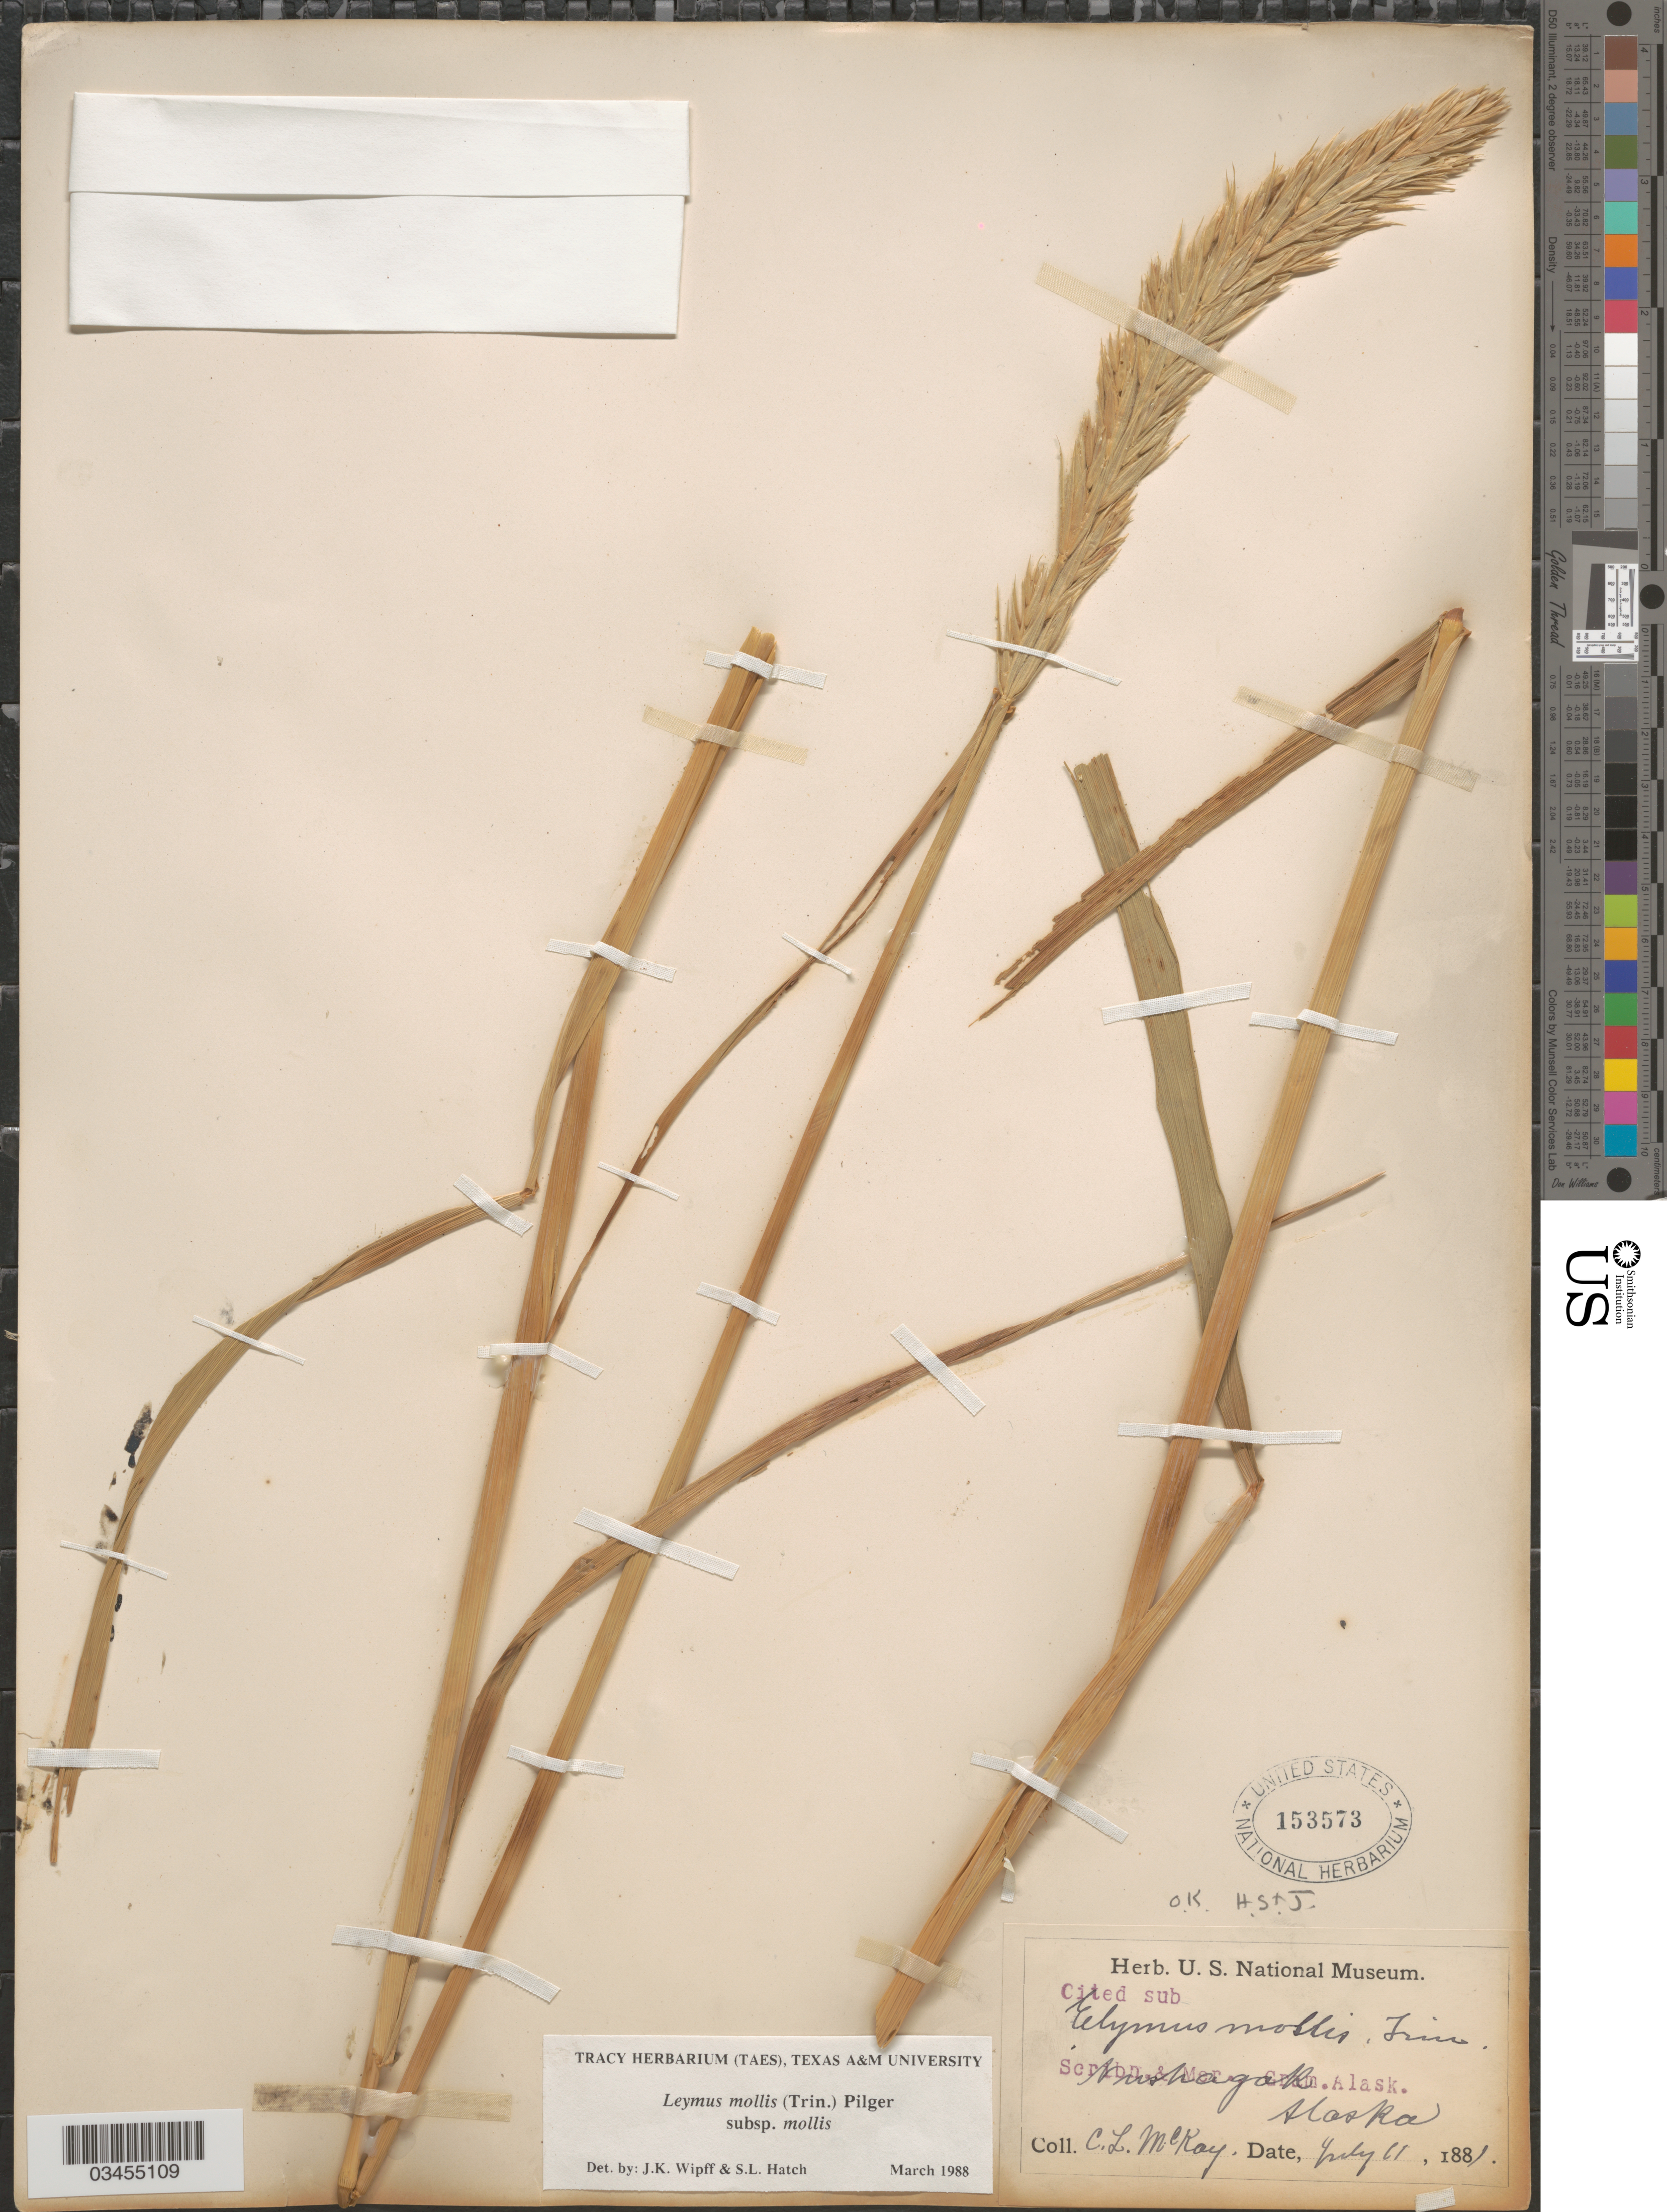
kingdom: Plantae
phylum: Tracheophyta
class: Liliopsida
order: Poales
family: Poaceae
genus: Leymus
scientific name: Leymus mollis subsp. mollis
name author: (Trin.) Pilg.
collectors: C. McKay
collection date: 1881-07-11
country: United States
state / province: Alaska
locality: Nushagak.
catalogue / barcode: US 153573